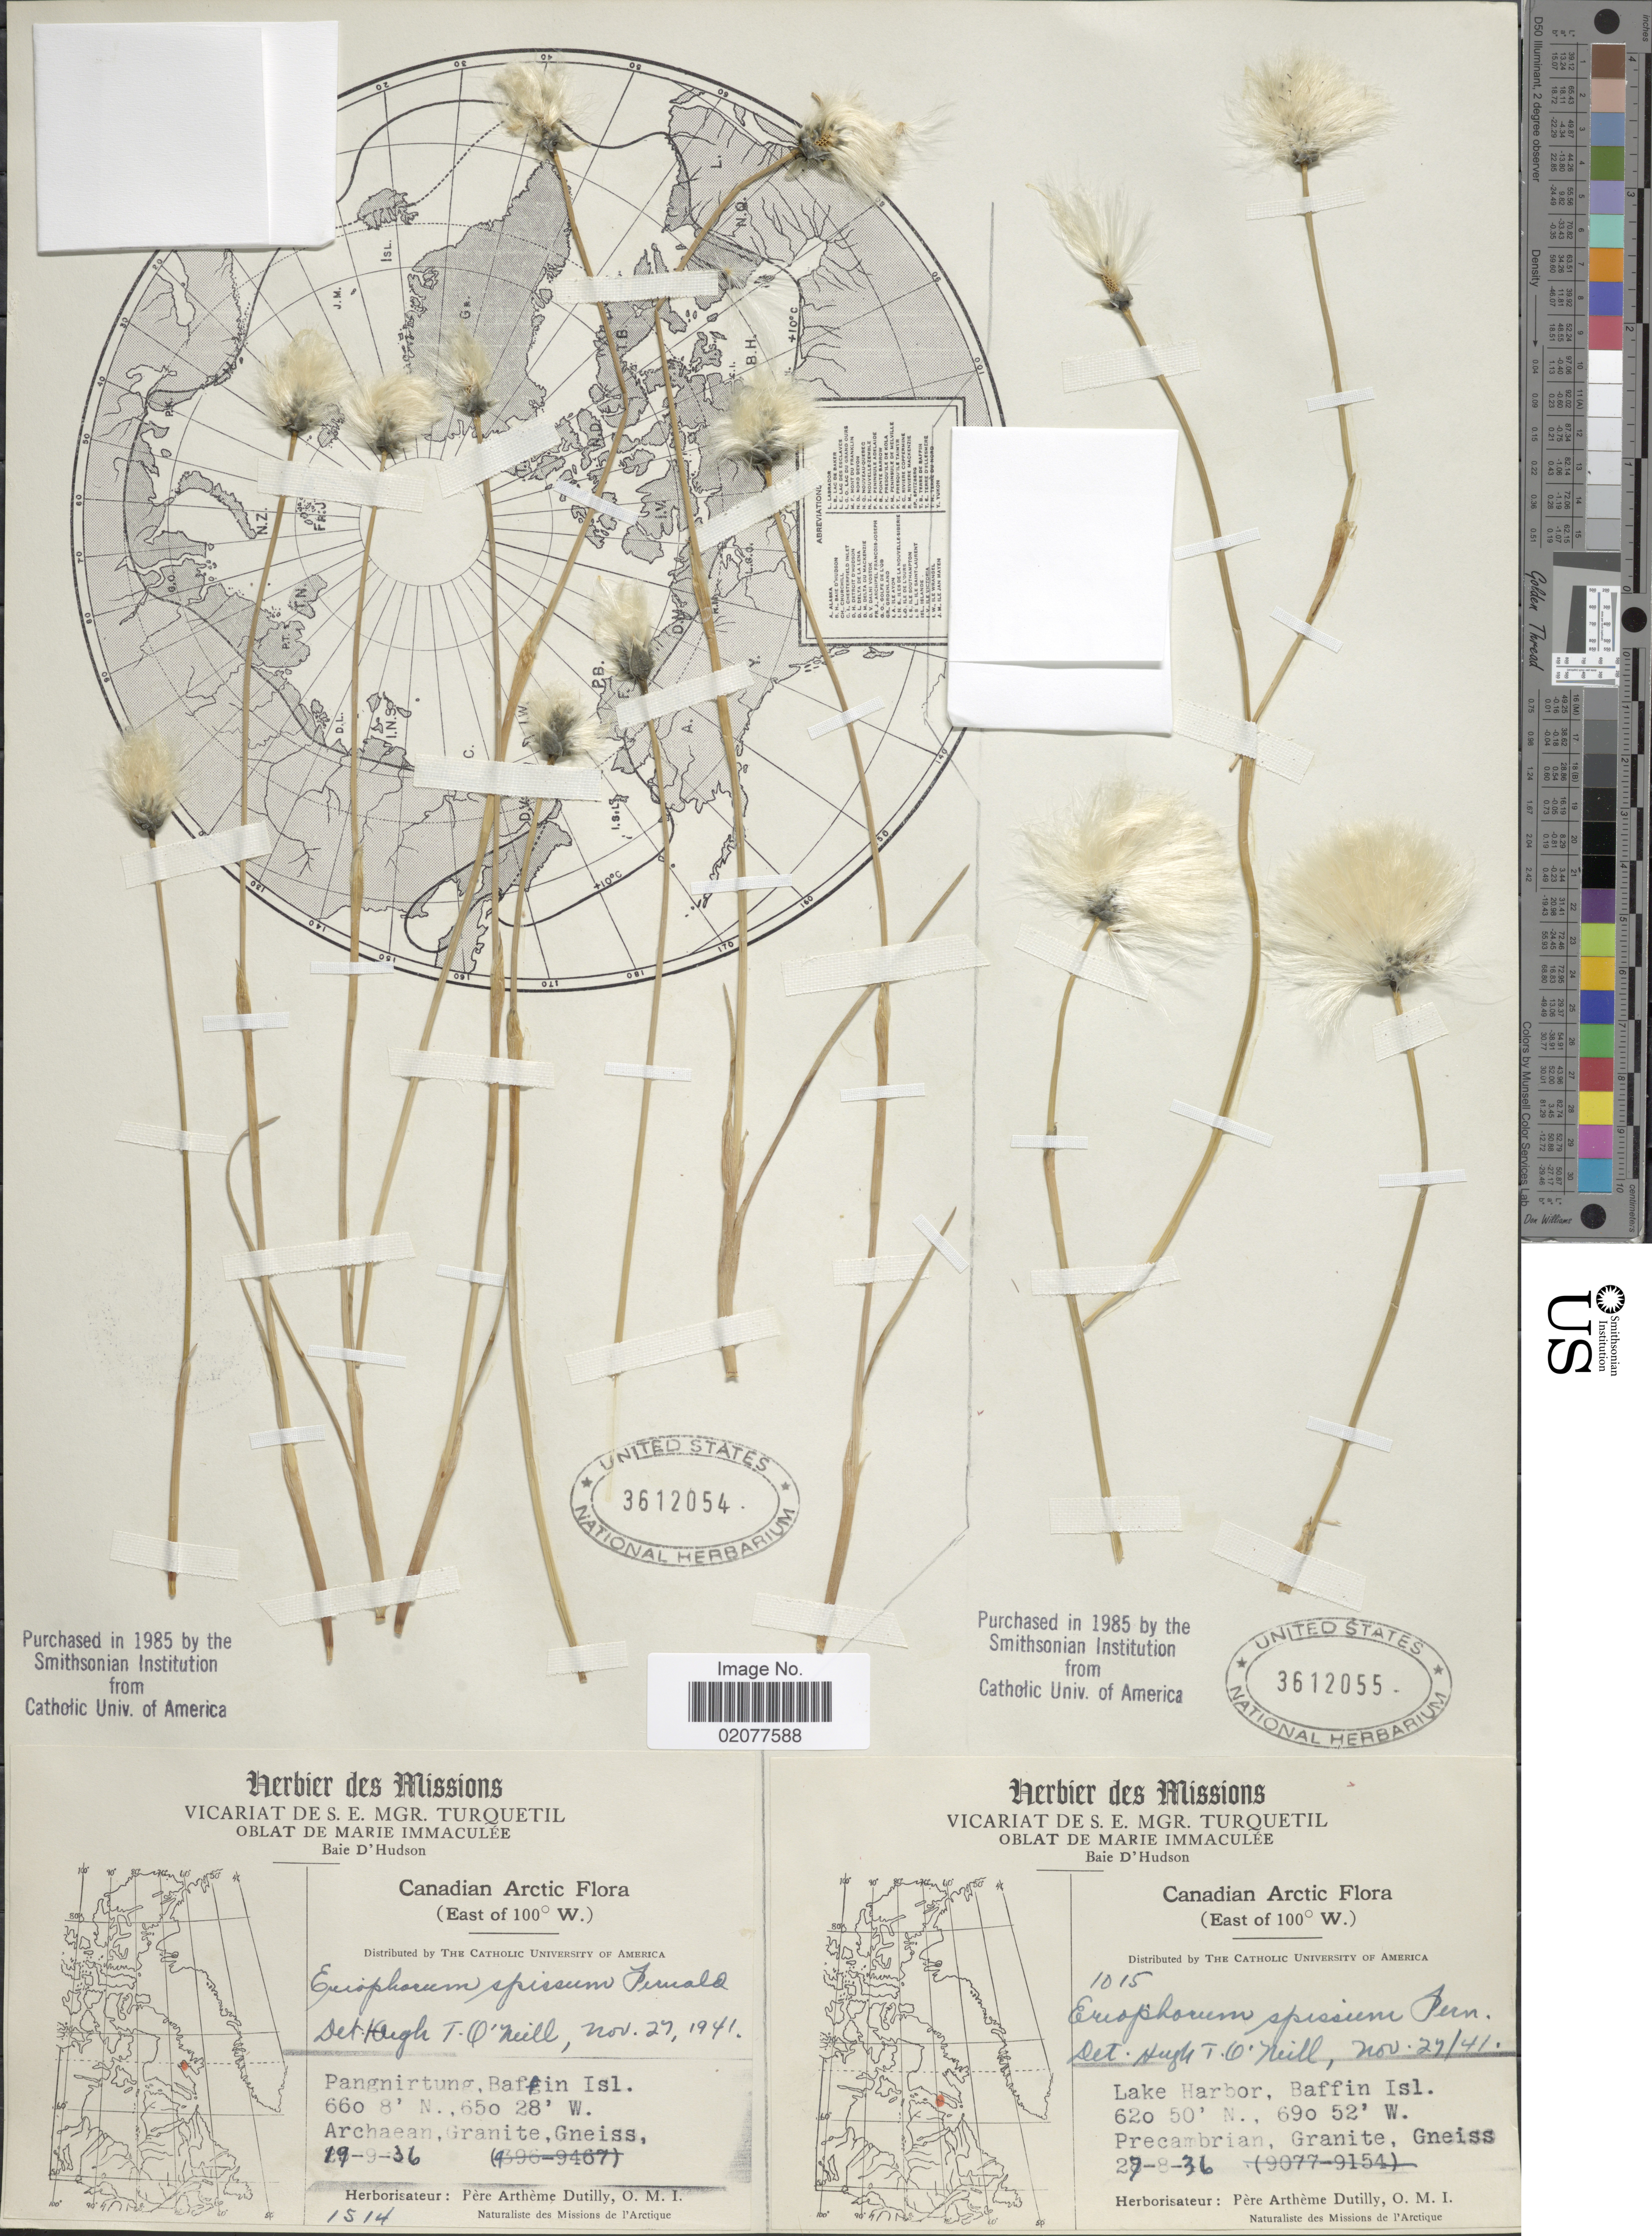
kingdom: Plantae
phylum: Tracheophyta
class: Liliopsida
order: Poales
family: Cyperaceae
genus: Eriophorum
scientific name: Eriophorum spissum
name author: Fernald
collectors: A. Dutilly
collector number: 1514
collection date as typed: Transcribed d/m/y: 19/9/36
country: Canada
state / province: Nunavut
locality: Canadian arctic. (East of 100º W) Pangnirtung, Baffin Isl.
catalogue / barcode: US 3612054